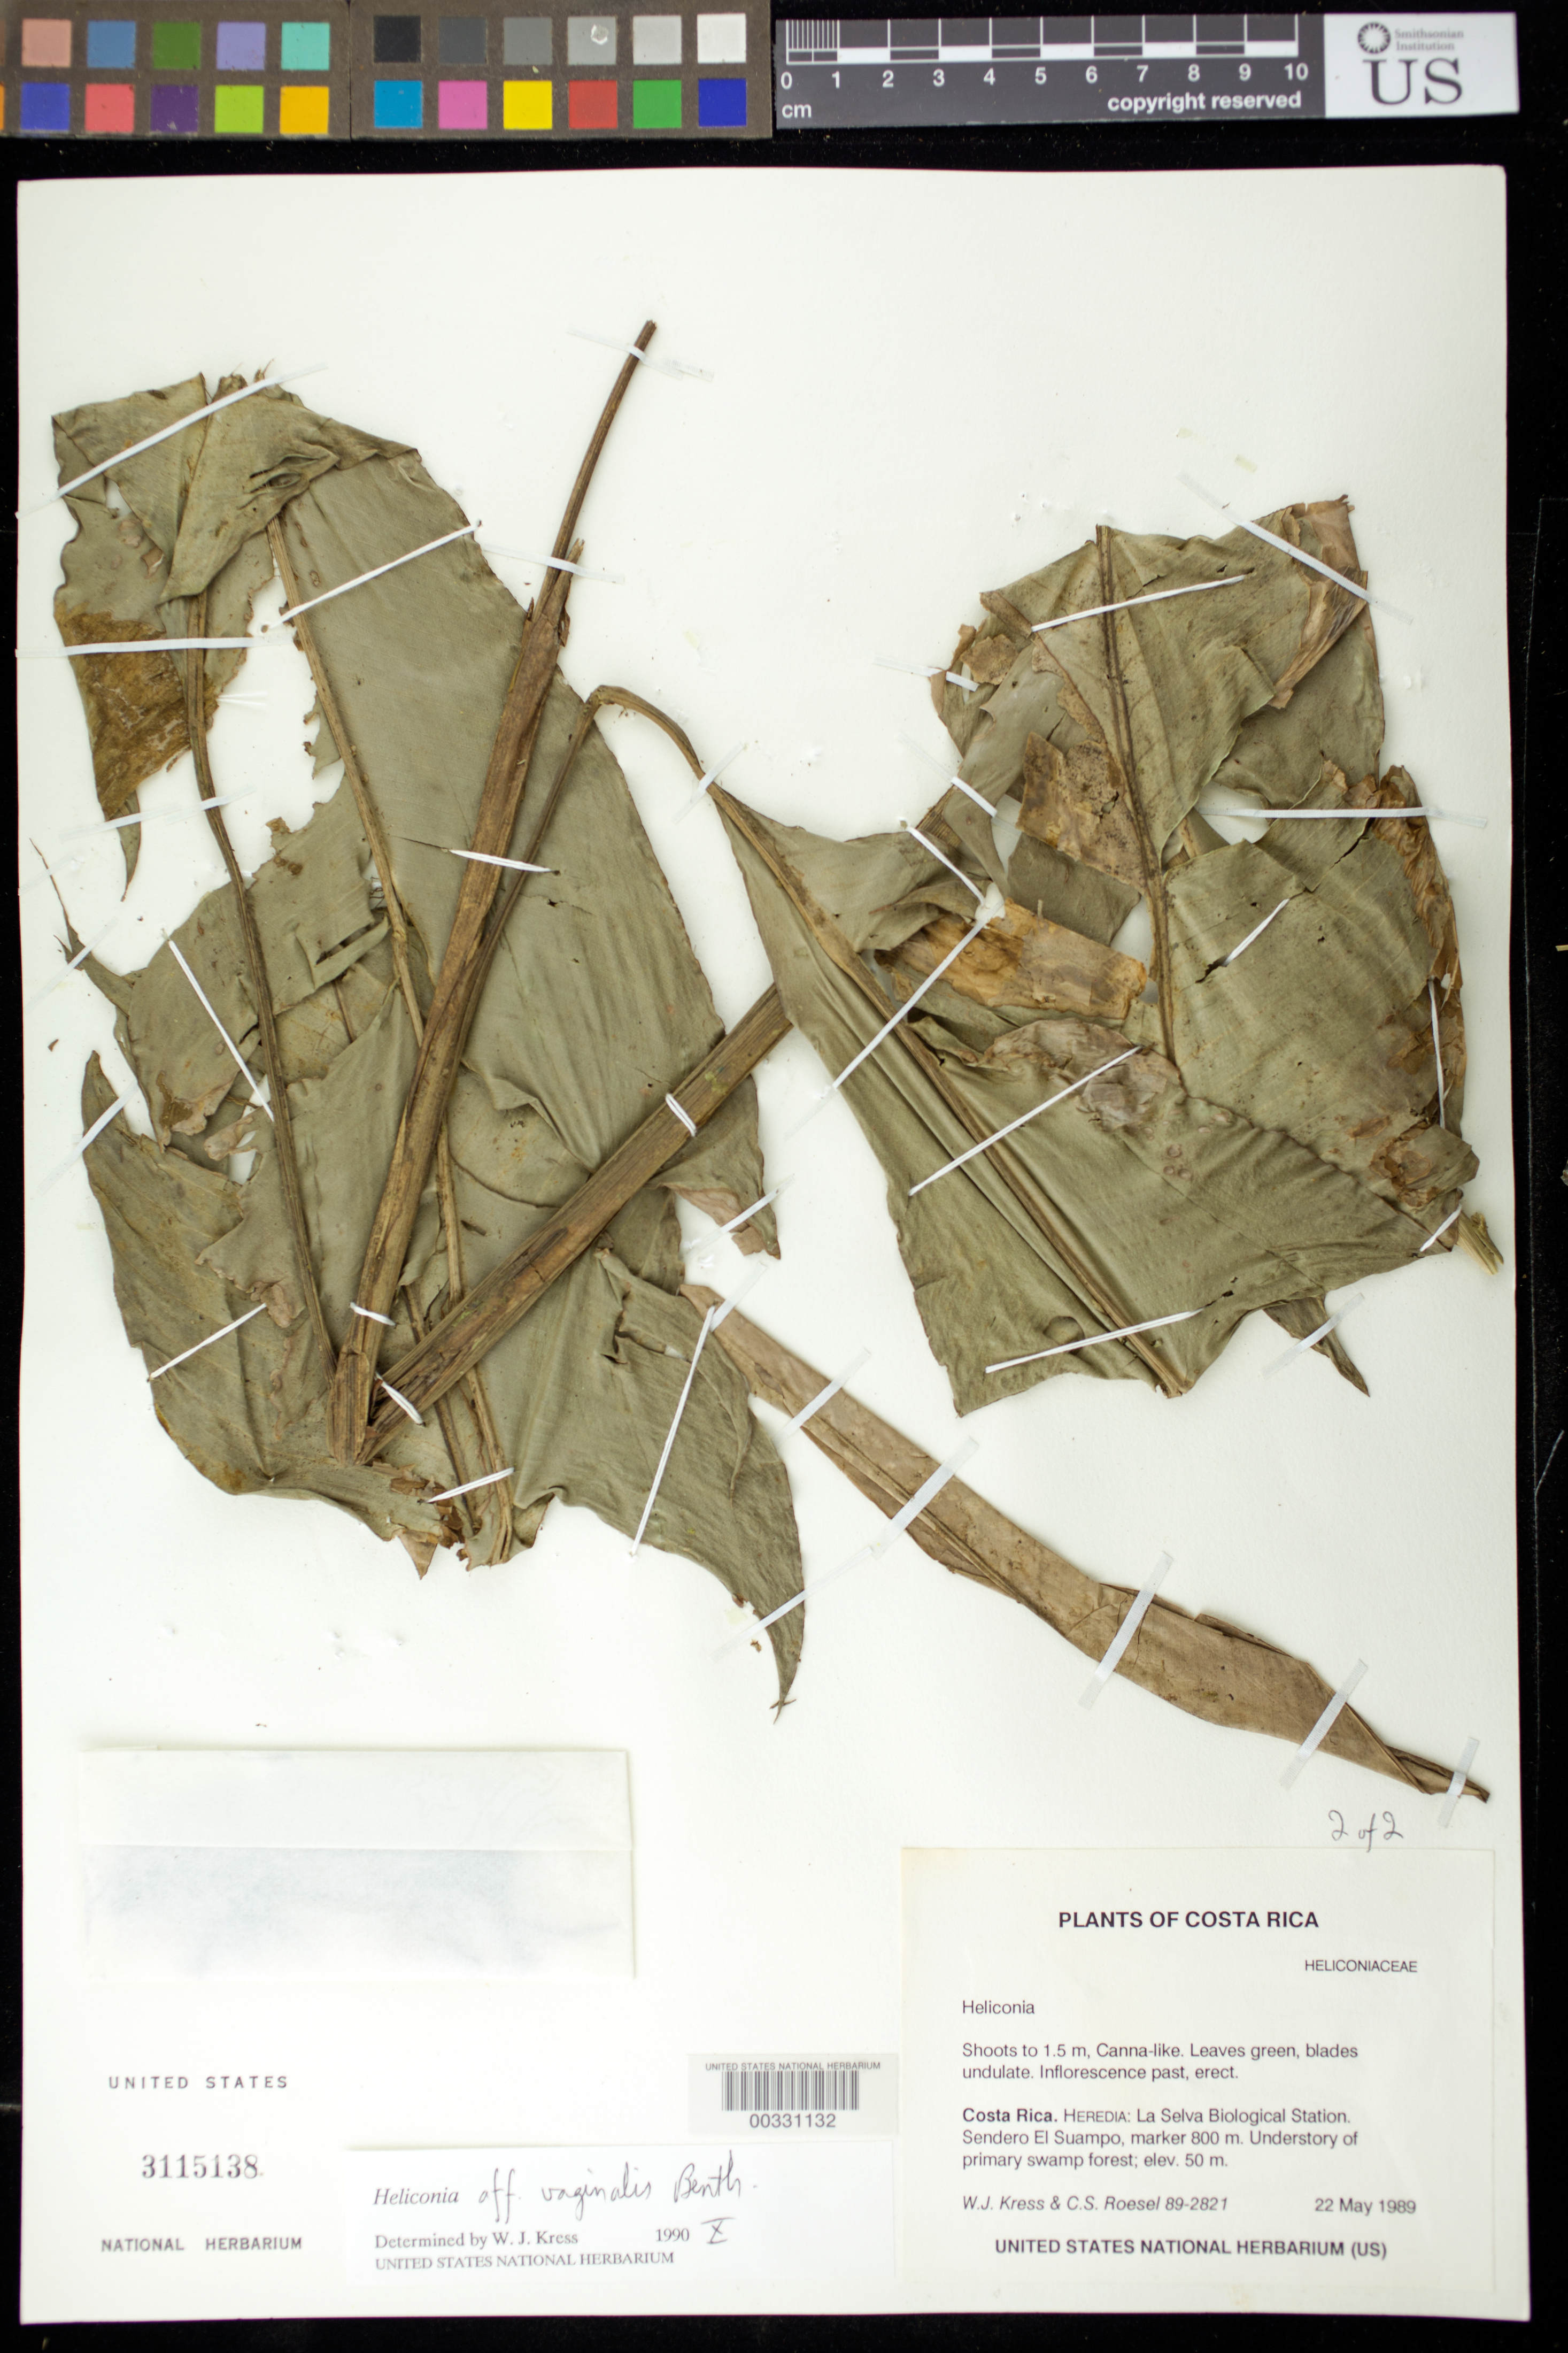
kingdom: Plantae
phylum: Tracheophyta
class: Liliopsida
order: Zingiberales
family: Heliconiaceae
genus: Heliconia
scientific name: Heliconia vaginalis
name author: Benth.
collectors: W. J. Kress & C. S. Roesel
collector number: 89-2821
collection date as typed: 22 May 1989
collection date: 1989-05-22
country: Costa Rica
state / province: Heredia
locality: La selva biological station, sendero el suampo, marker 800 m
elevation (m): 50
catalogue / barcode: US 3115138